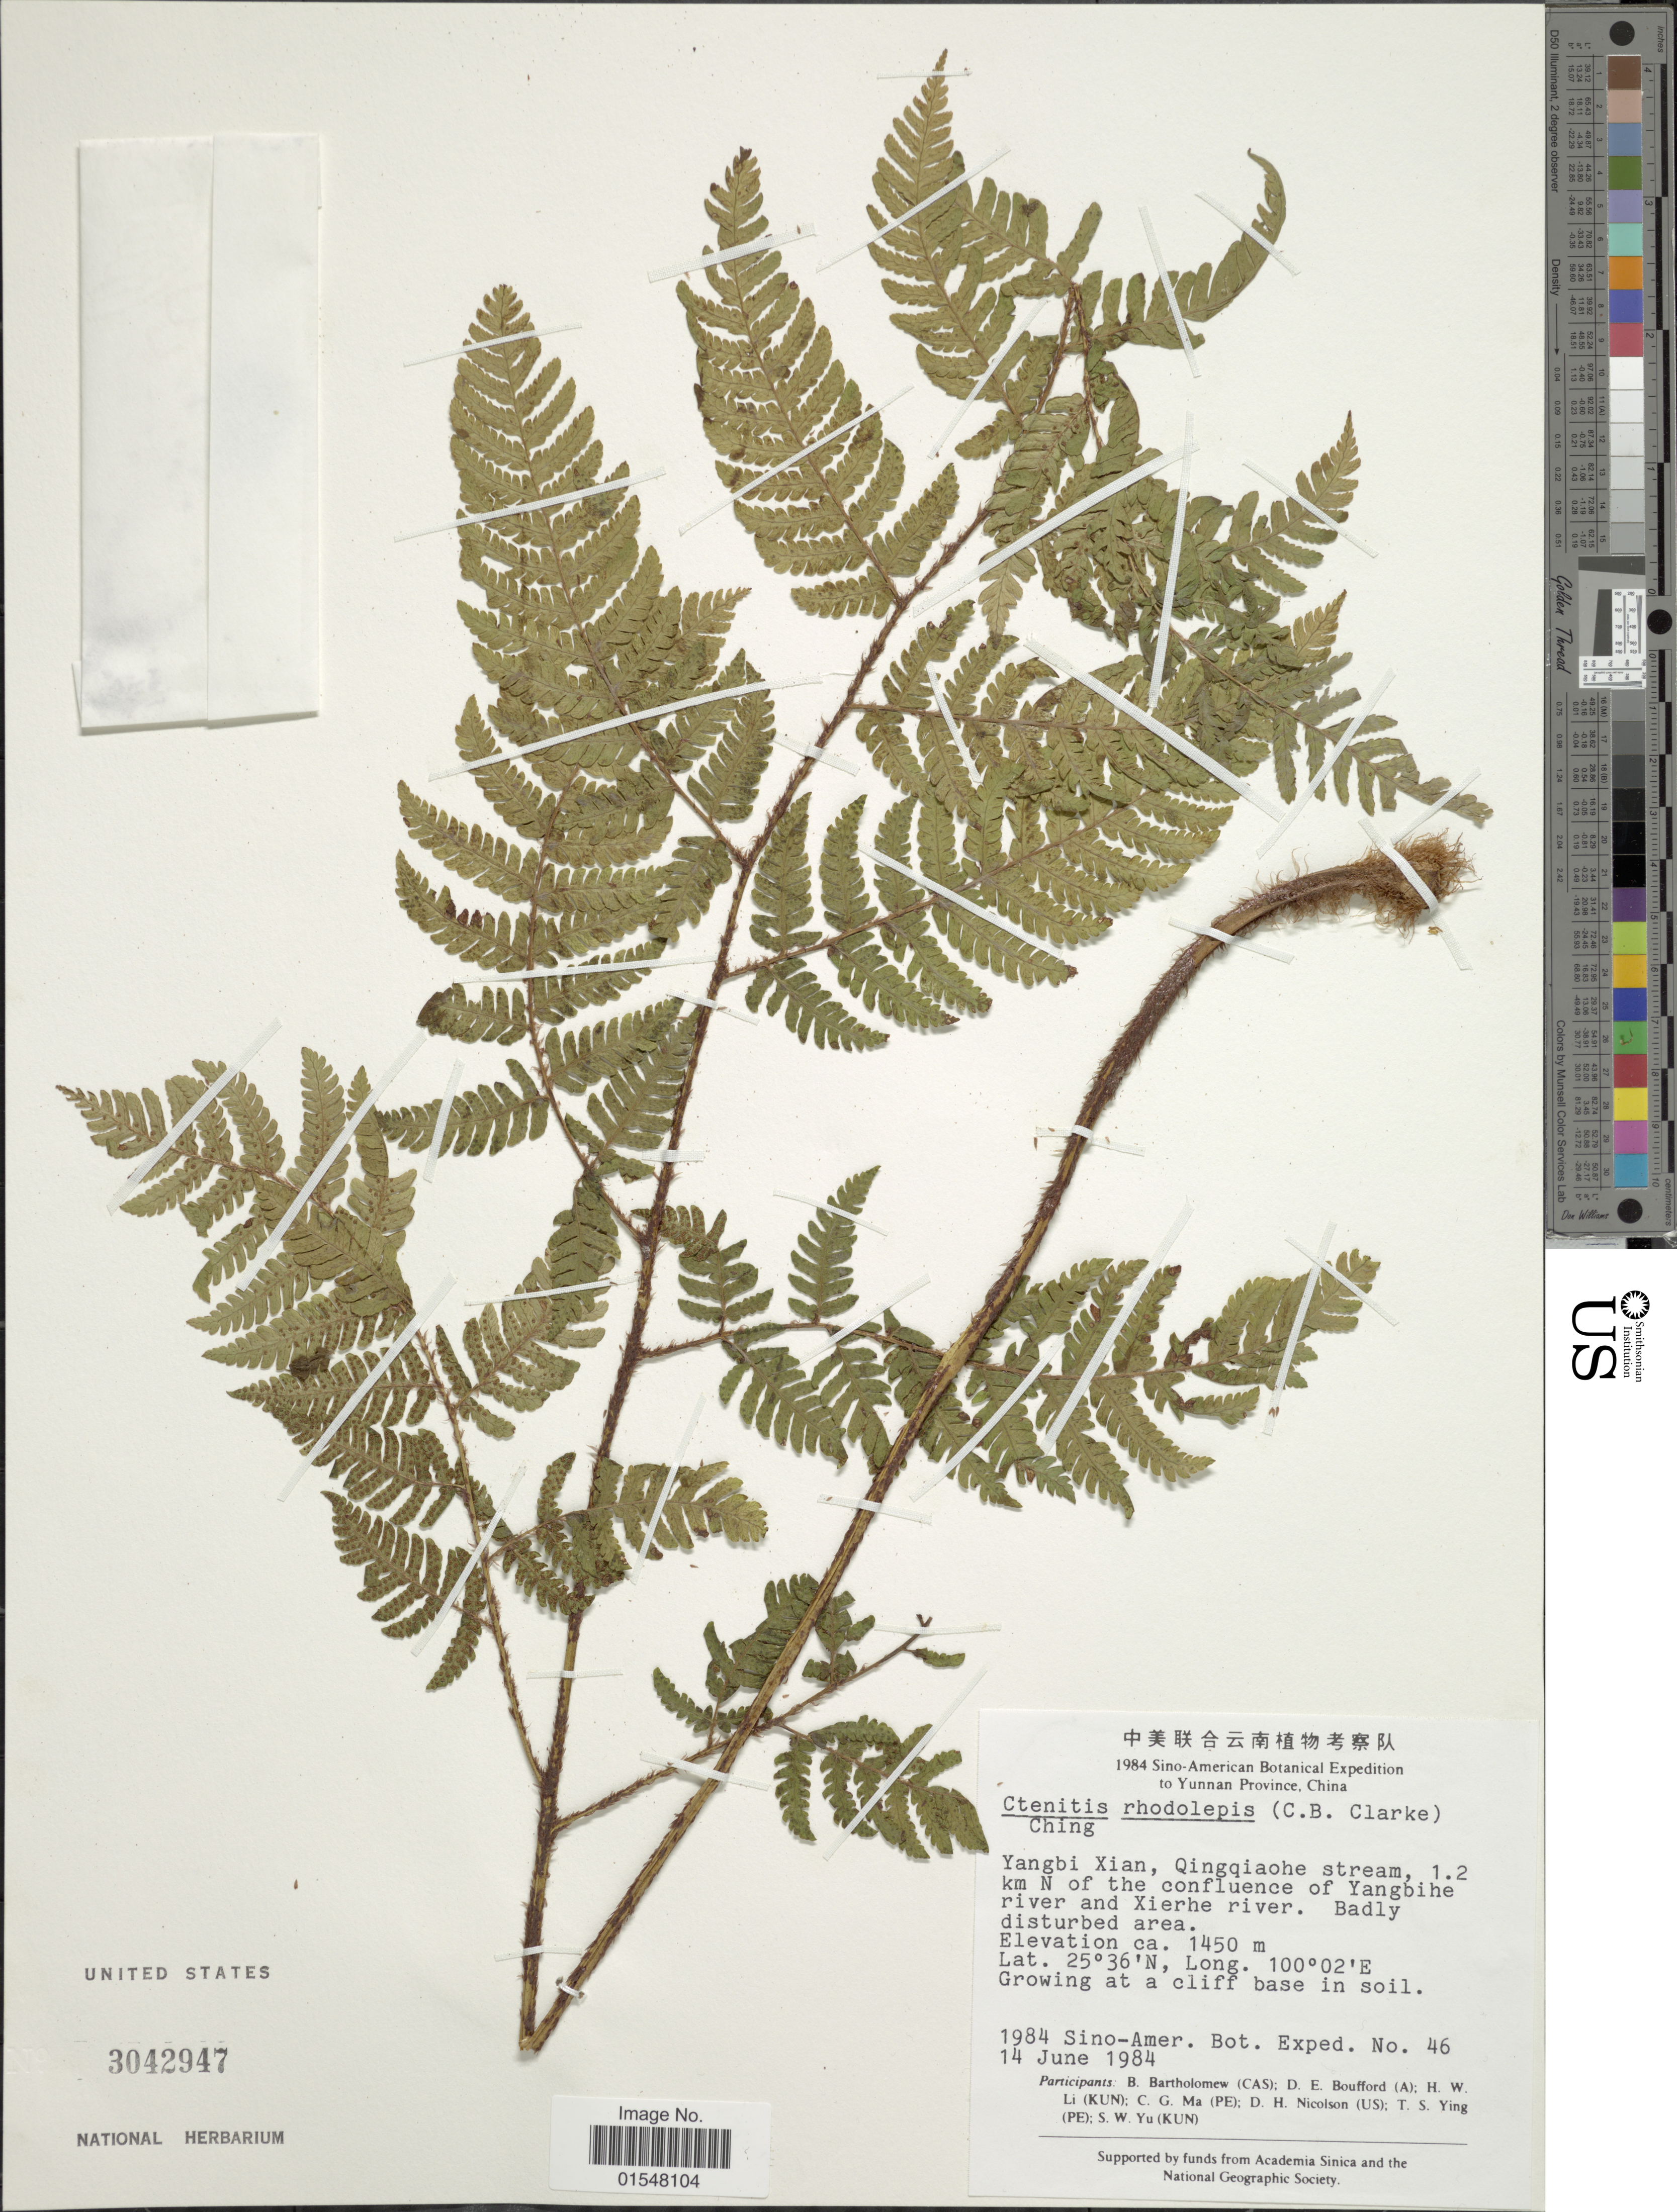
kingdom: Plantae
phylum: Tracheophyta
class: Polypodiopsida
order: Polypodiales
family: Dryopteridaceae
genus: Ctenitis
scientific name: Ctenitis rhodolepis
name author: (C.B. Clarke) Ching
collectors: Sino-Amer. Bot. Exped. 1984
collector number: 46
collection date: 1984-06-14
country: China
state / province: Yunnan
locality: Yangbi Xian, Qingqiaohe stream, 1. 2 km N of the confluence of Yangbihe river and Xierhe river. Badly disturbed area.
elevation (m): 1450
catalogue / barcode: US 3042947